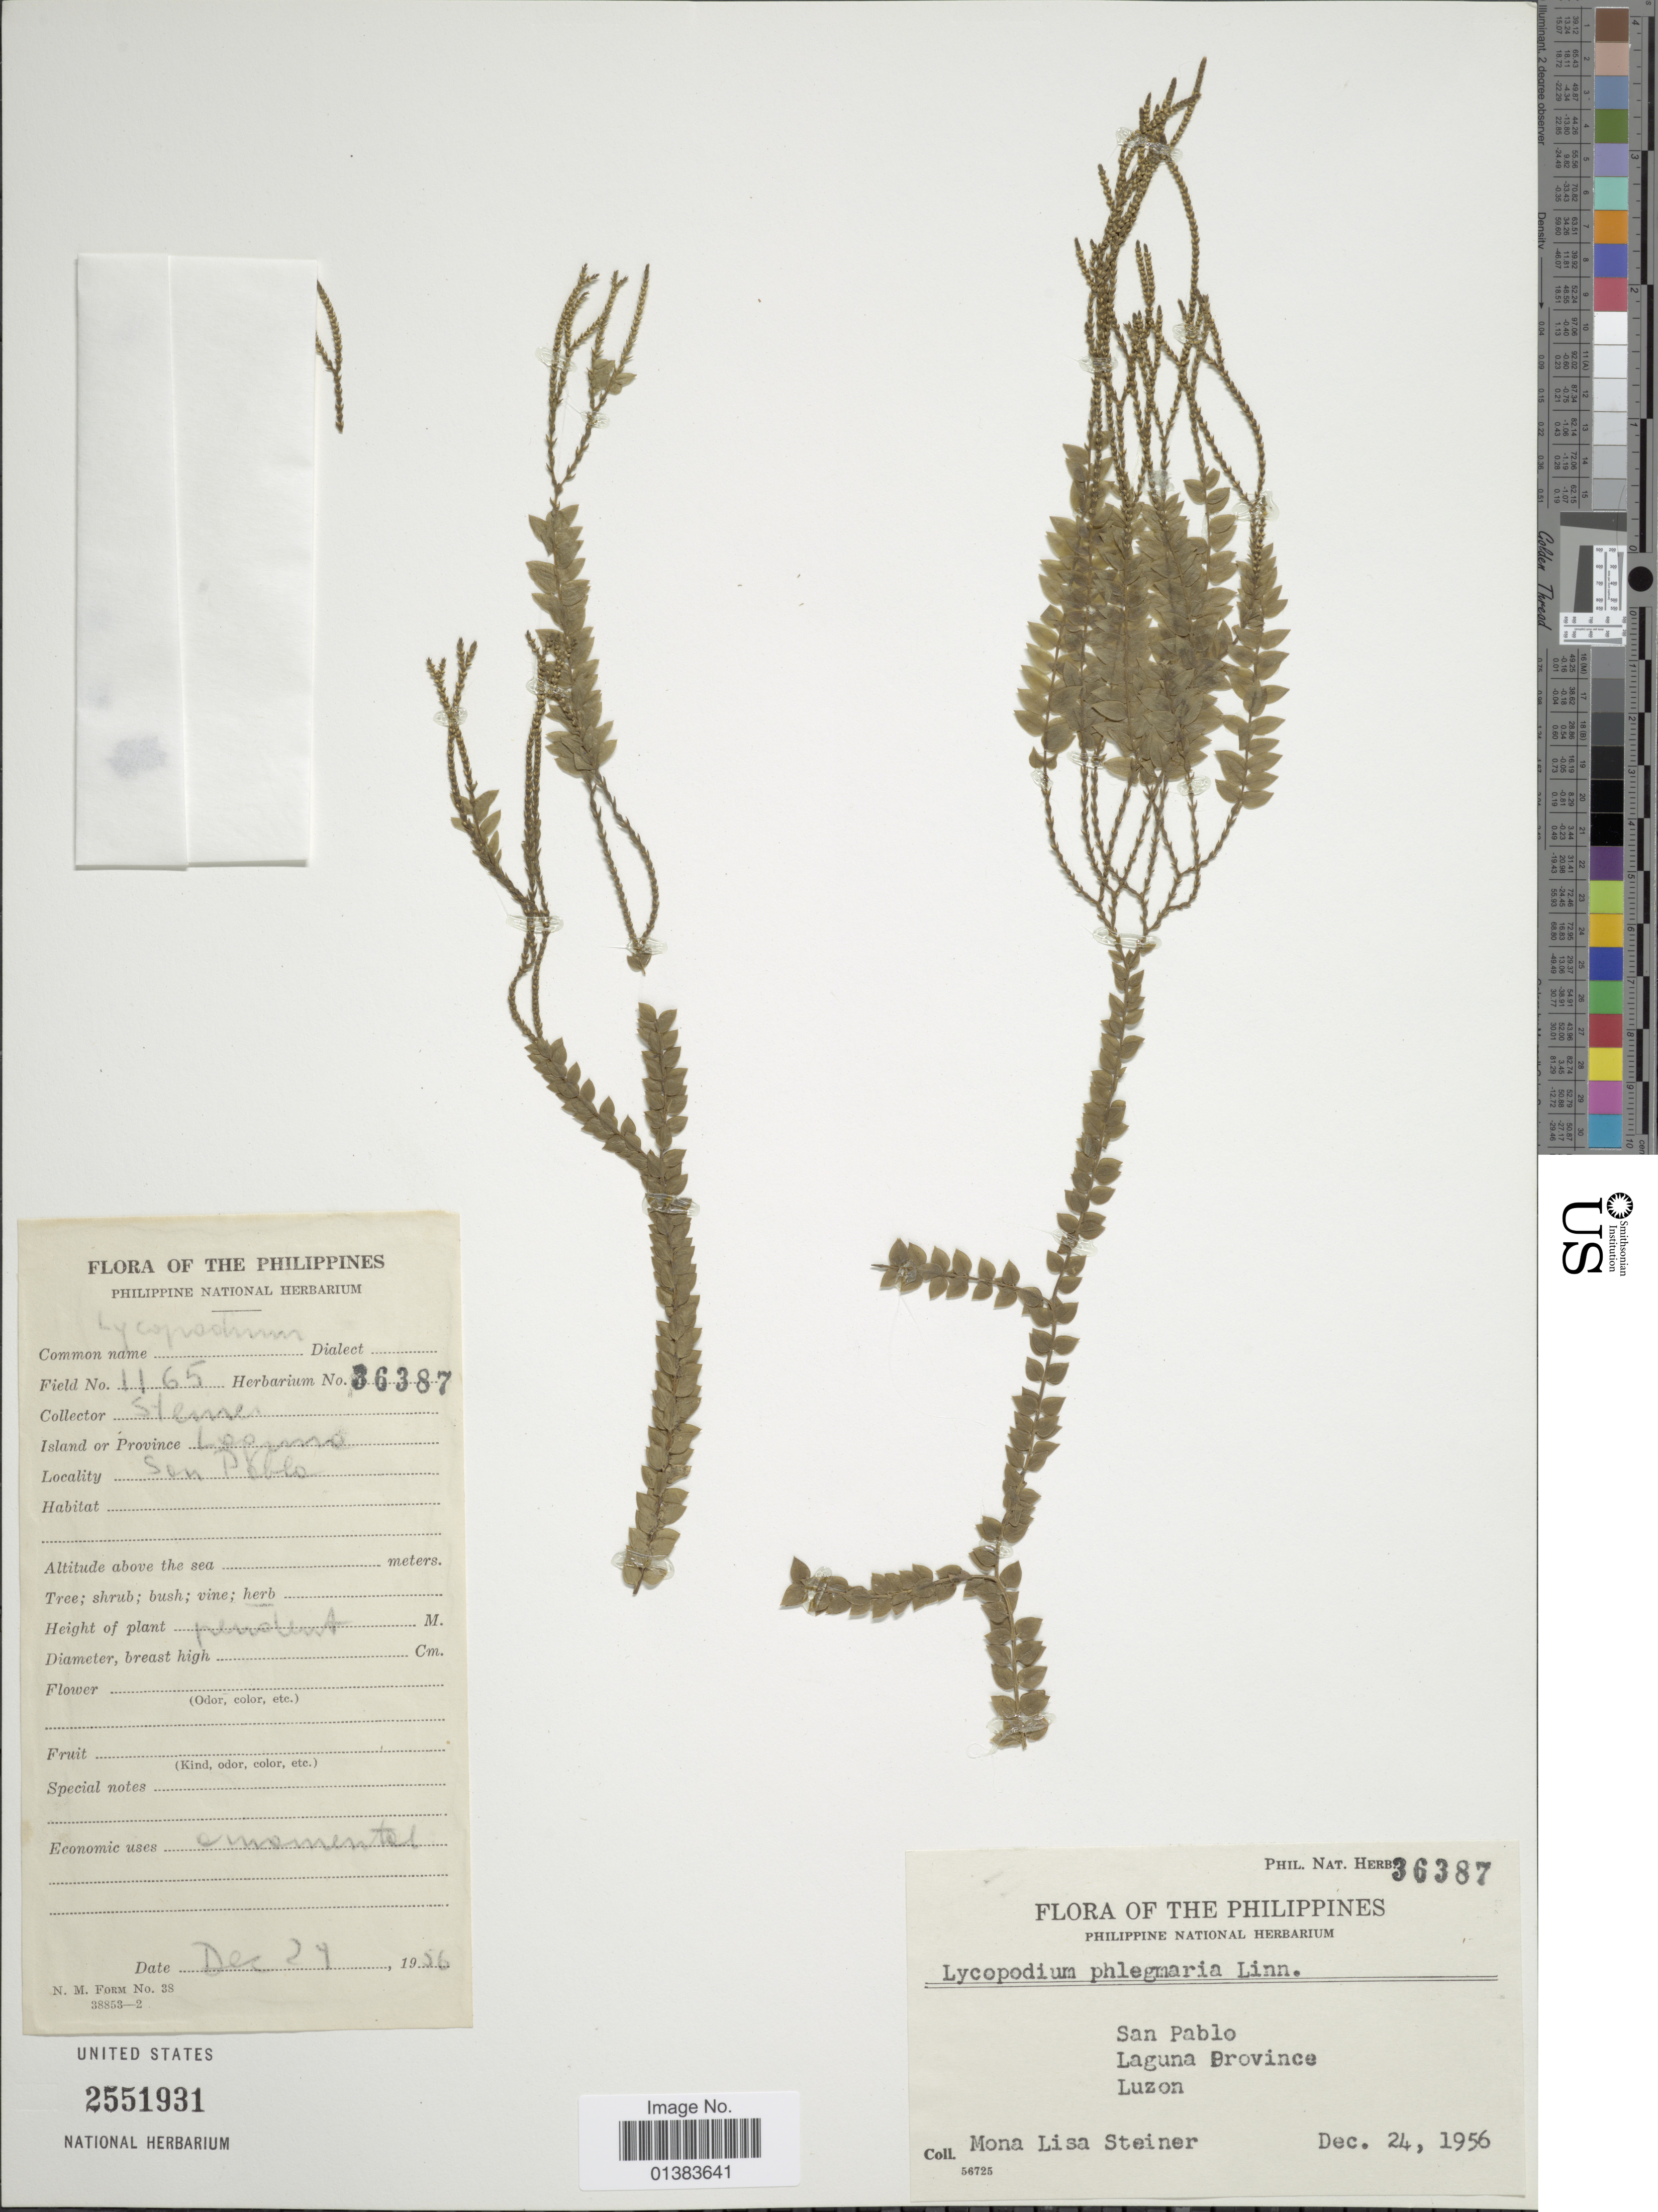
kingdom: Plantae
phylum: Tracheophyta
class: Lycopodiopsida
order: Lycopodiales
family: Lycopodiaceae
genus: Phlegmariurus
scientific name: Phlegmariurus salvinioides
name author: (Herter) Ching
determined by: Field, A. R.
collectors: M. Steiner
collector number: Phil. Nat. Herb. 36387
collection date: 1956-12-24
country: Philippines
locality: San Pablo, Laguna Province, Luzon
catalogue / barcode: US 2551931